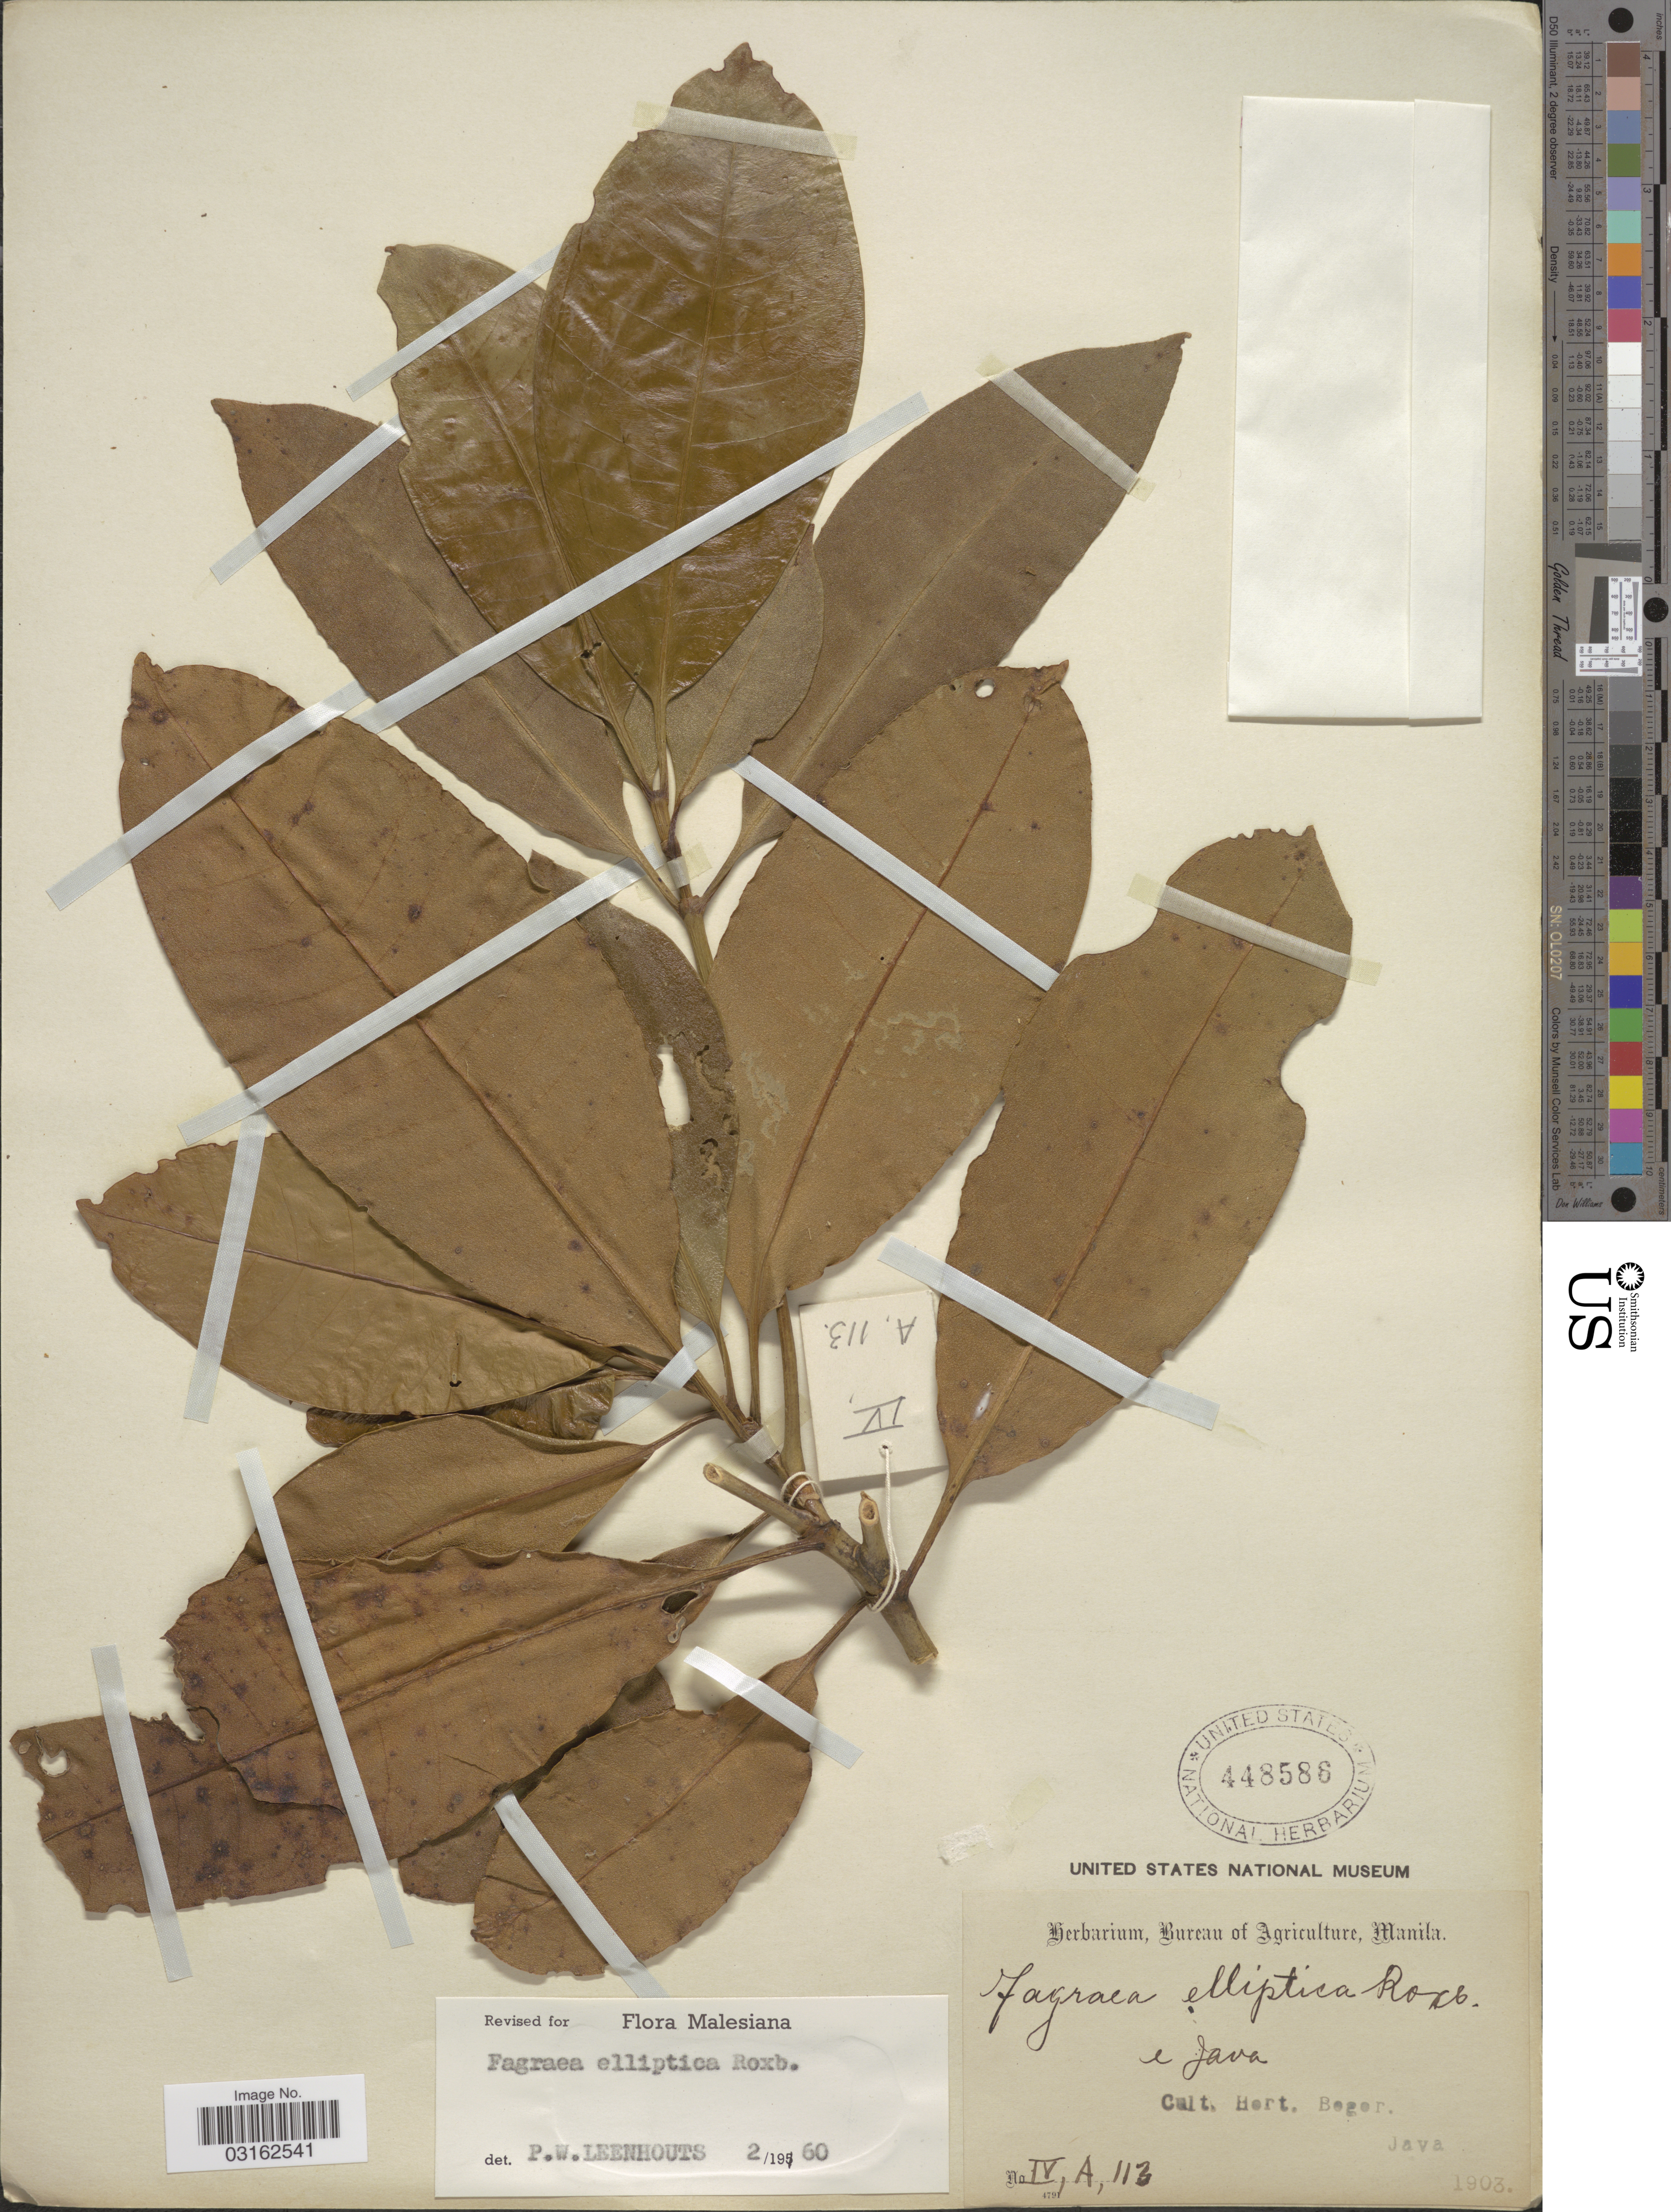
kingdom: Plantae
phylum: Tracheophyta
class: Magnoliopsida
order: Gentianales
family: Gentianaceae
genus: Fagraea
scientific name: Fagraea elliptica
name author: Roxb.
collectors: Ex herb. Bureau of Agriculture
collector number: IV, A, 113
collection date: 1903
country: Indonesia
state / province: Java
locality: Hort. Bogor. Java.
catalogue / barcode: US 448586